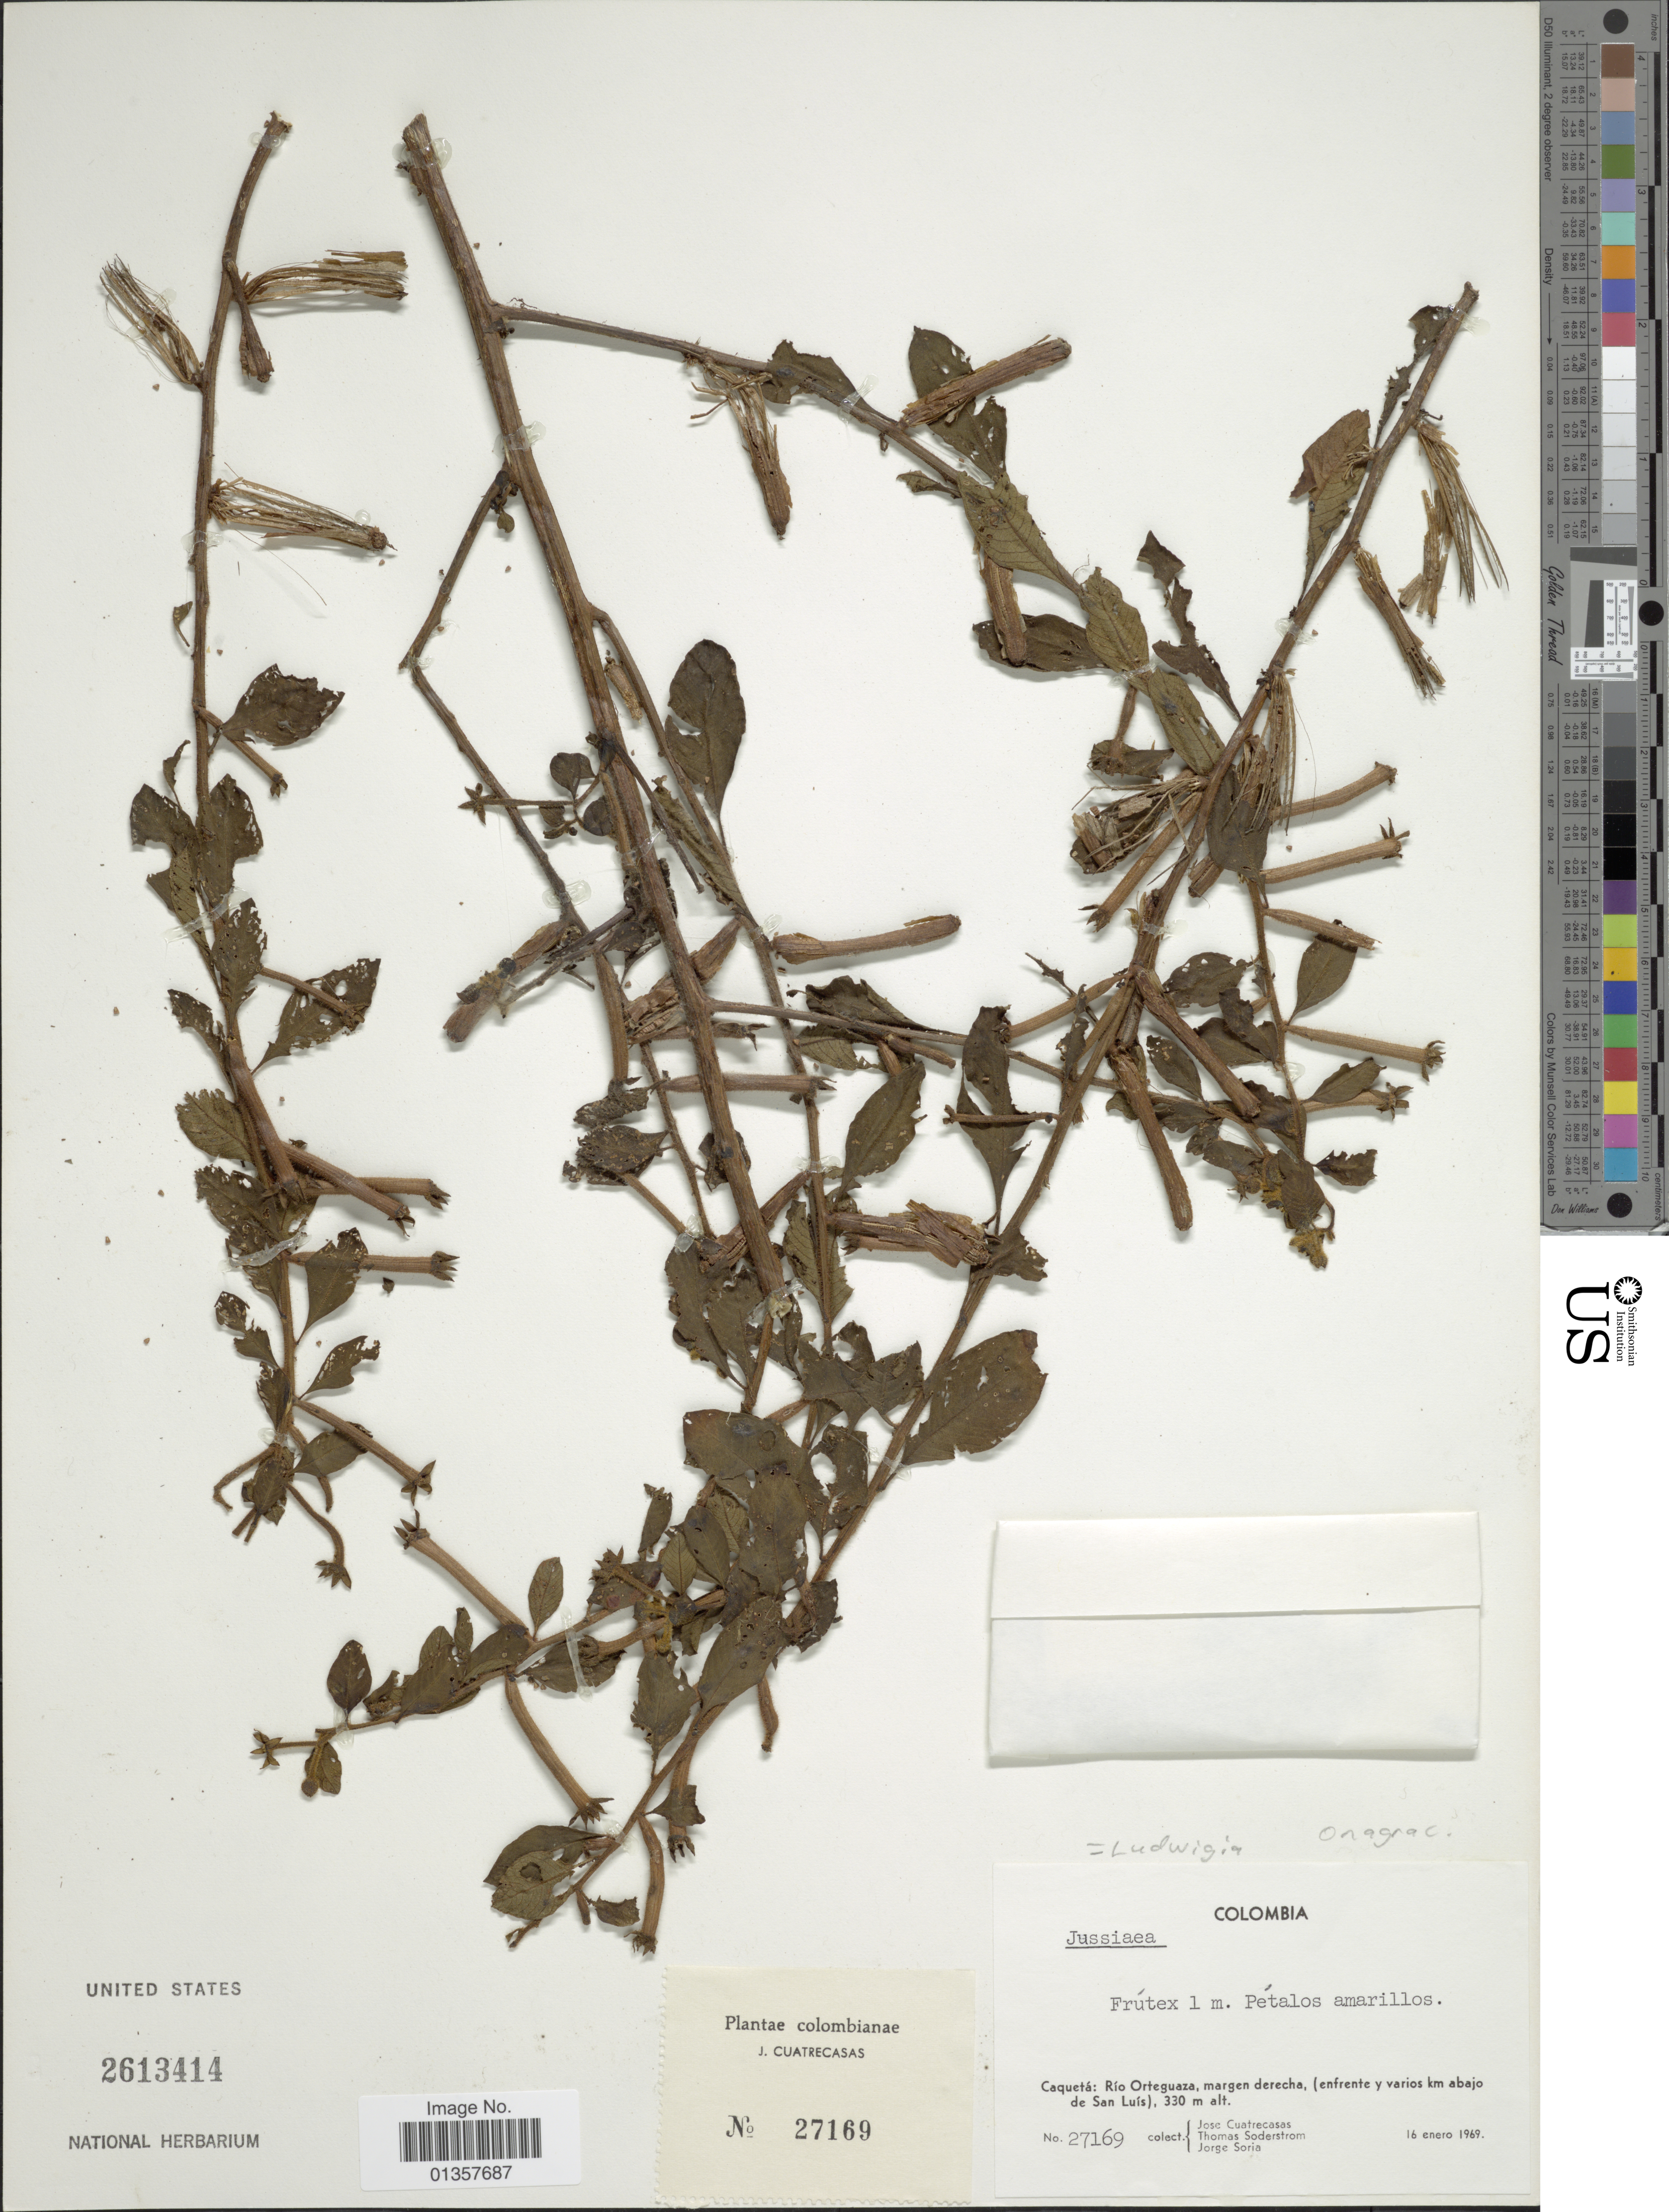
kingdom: Plantae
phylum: Tracheophyta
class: Magnoliopsida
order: Myrtales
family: Onagraceae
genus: Ludwigia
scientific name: Ludwigia sp.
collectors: J. Cuatrecasas, T. R. Soderstrom & J. Soria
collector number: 27169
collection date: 1969-01-16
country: Colombia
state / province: Caquetá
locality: Río Orteguaza, margen derecha, (enfrente y varios km abajo de San Luís)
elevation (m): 330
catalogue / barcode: US 2613414